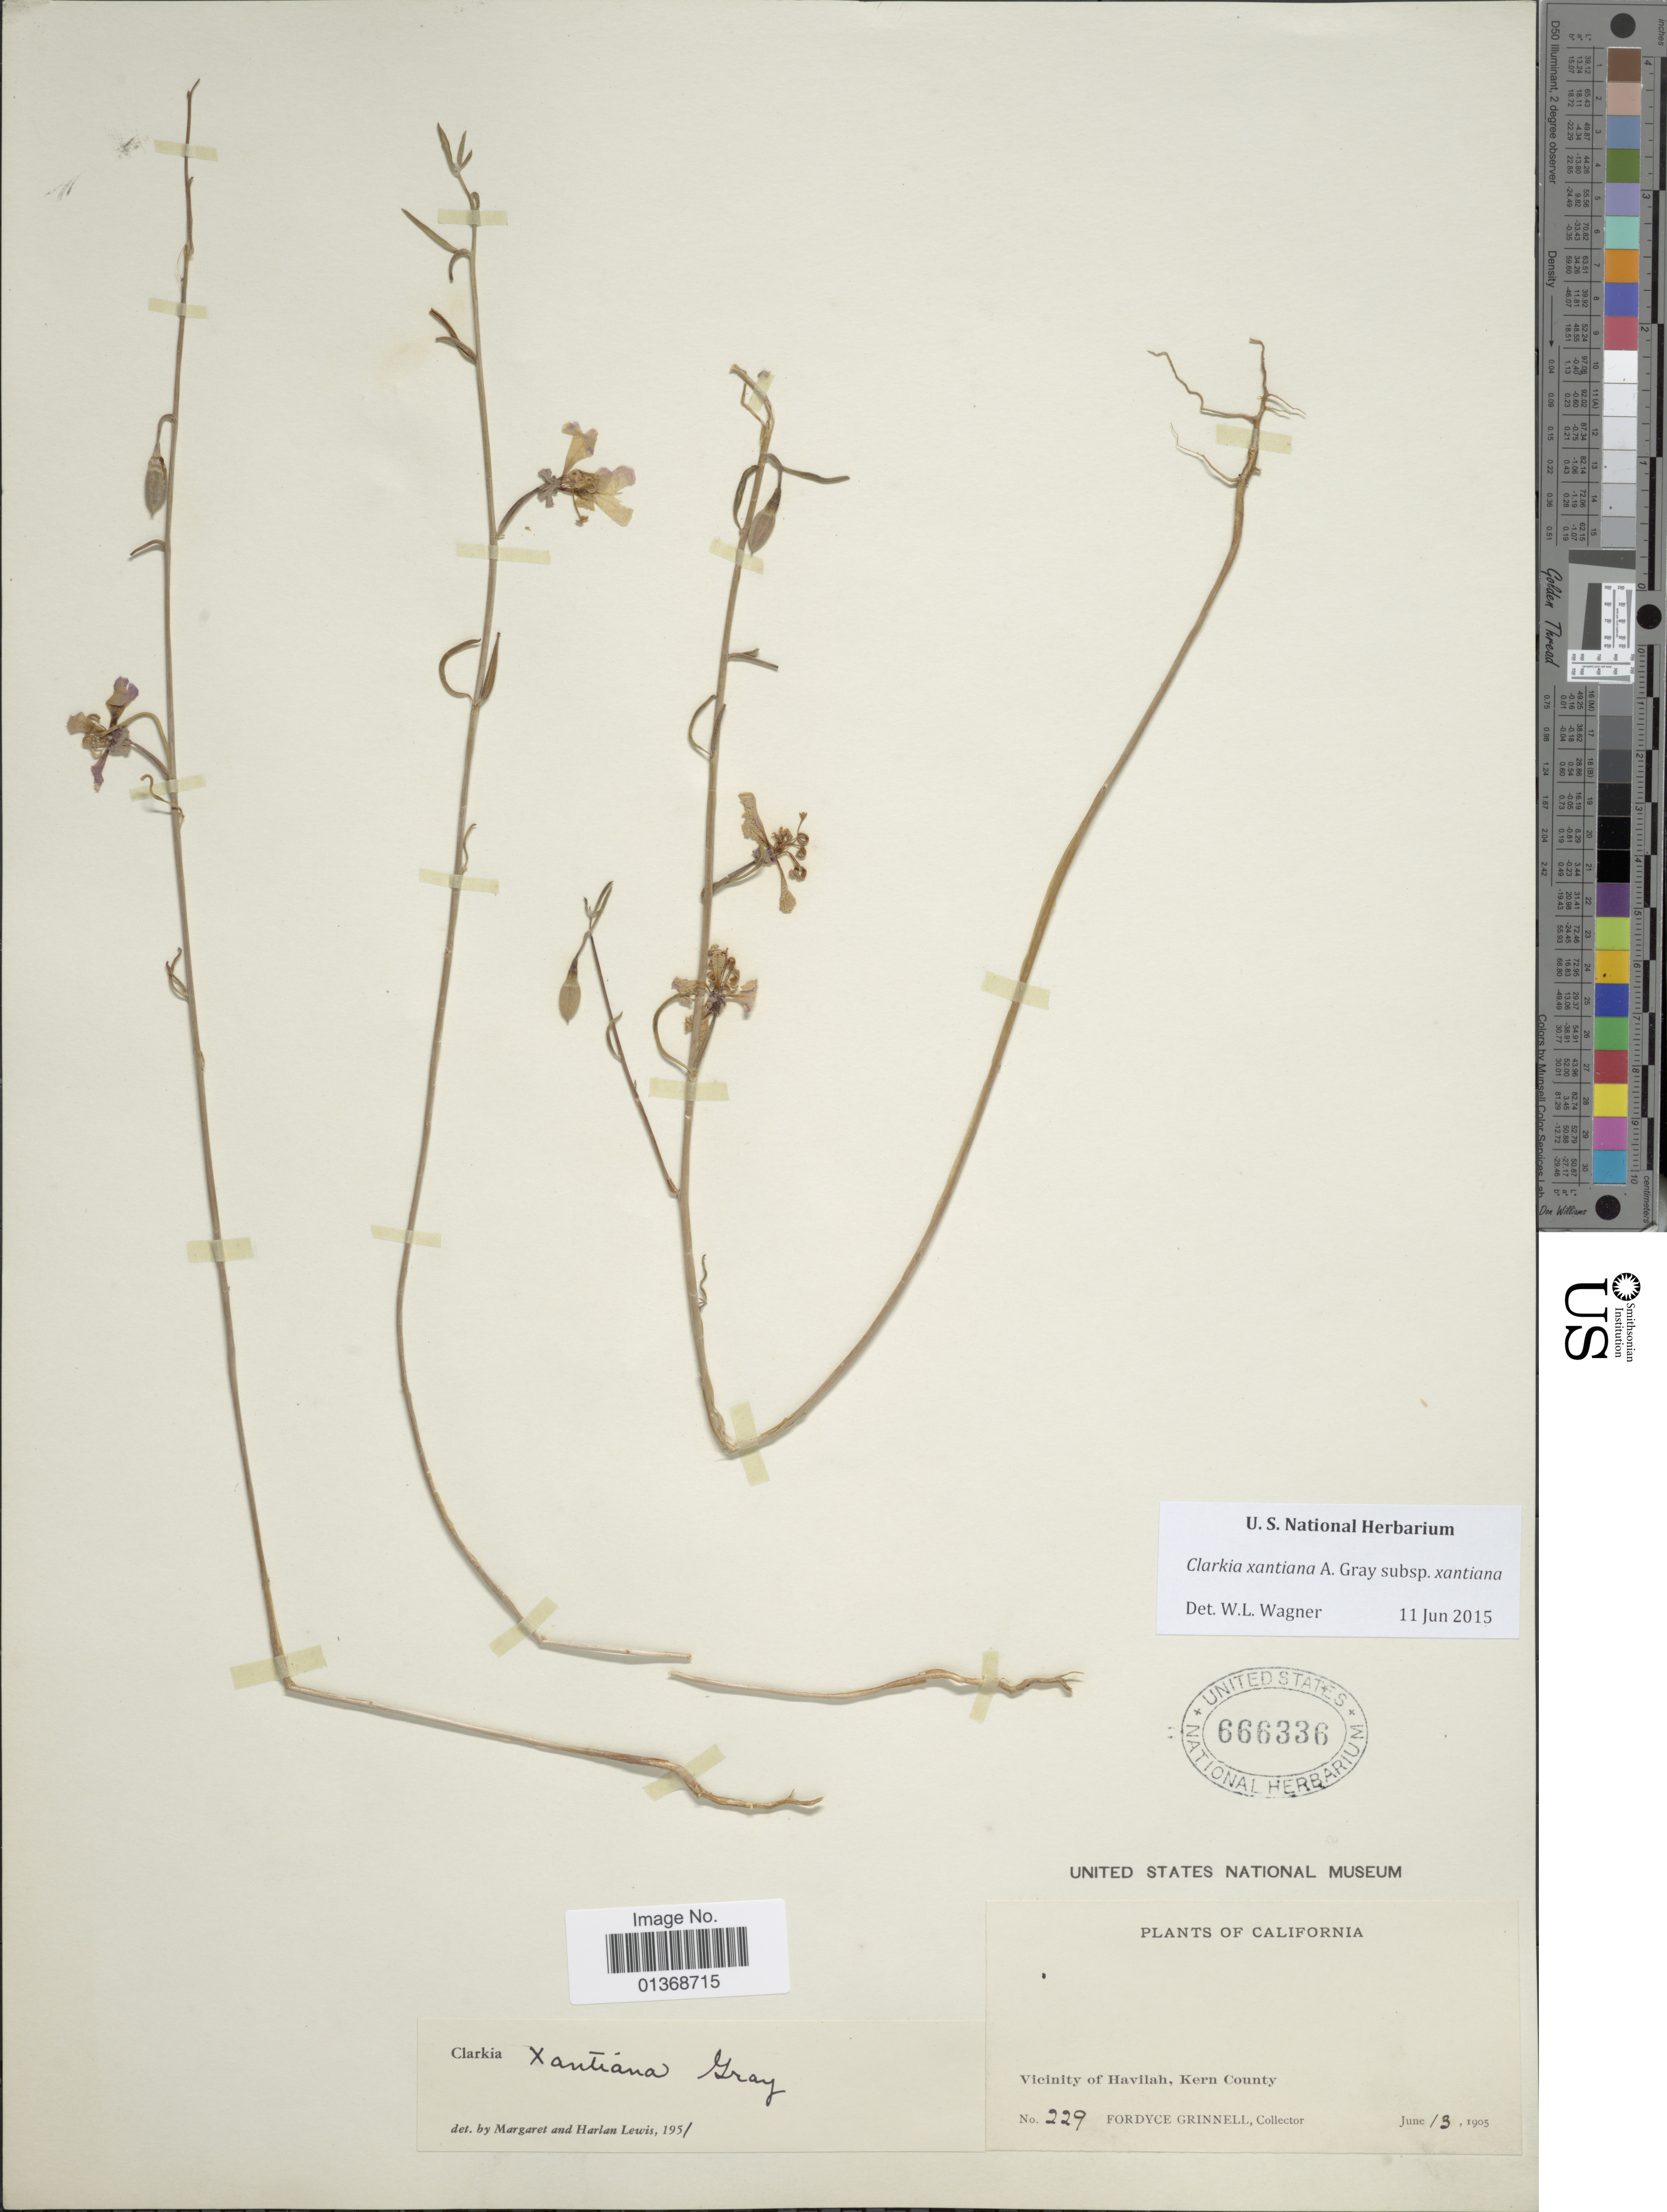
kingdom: Plantae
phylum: Tracheophyta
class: Magnoliopsida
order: Myrtales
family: Onagraceae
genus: Clarkia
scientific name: Clarkia xantiana subsp. xantiana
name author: A. Gray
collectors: F. Grinnell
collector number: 229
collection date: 1905-06-03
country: United States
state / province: California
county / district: Kern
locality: Vicinity of Havilah, Kern County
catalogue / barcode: US 666336